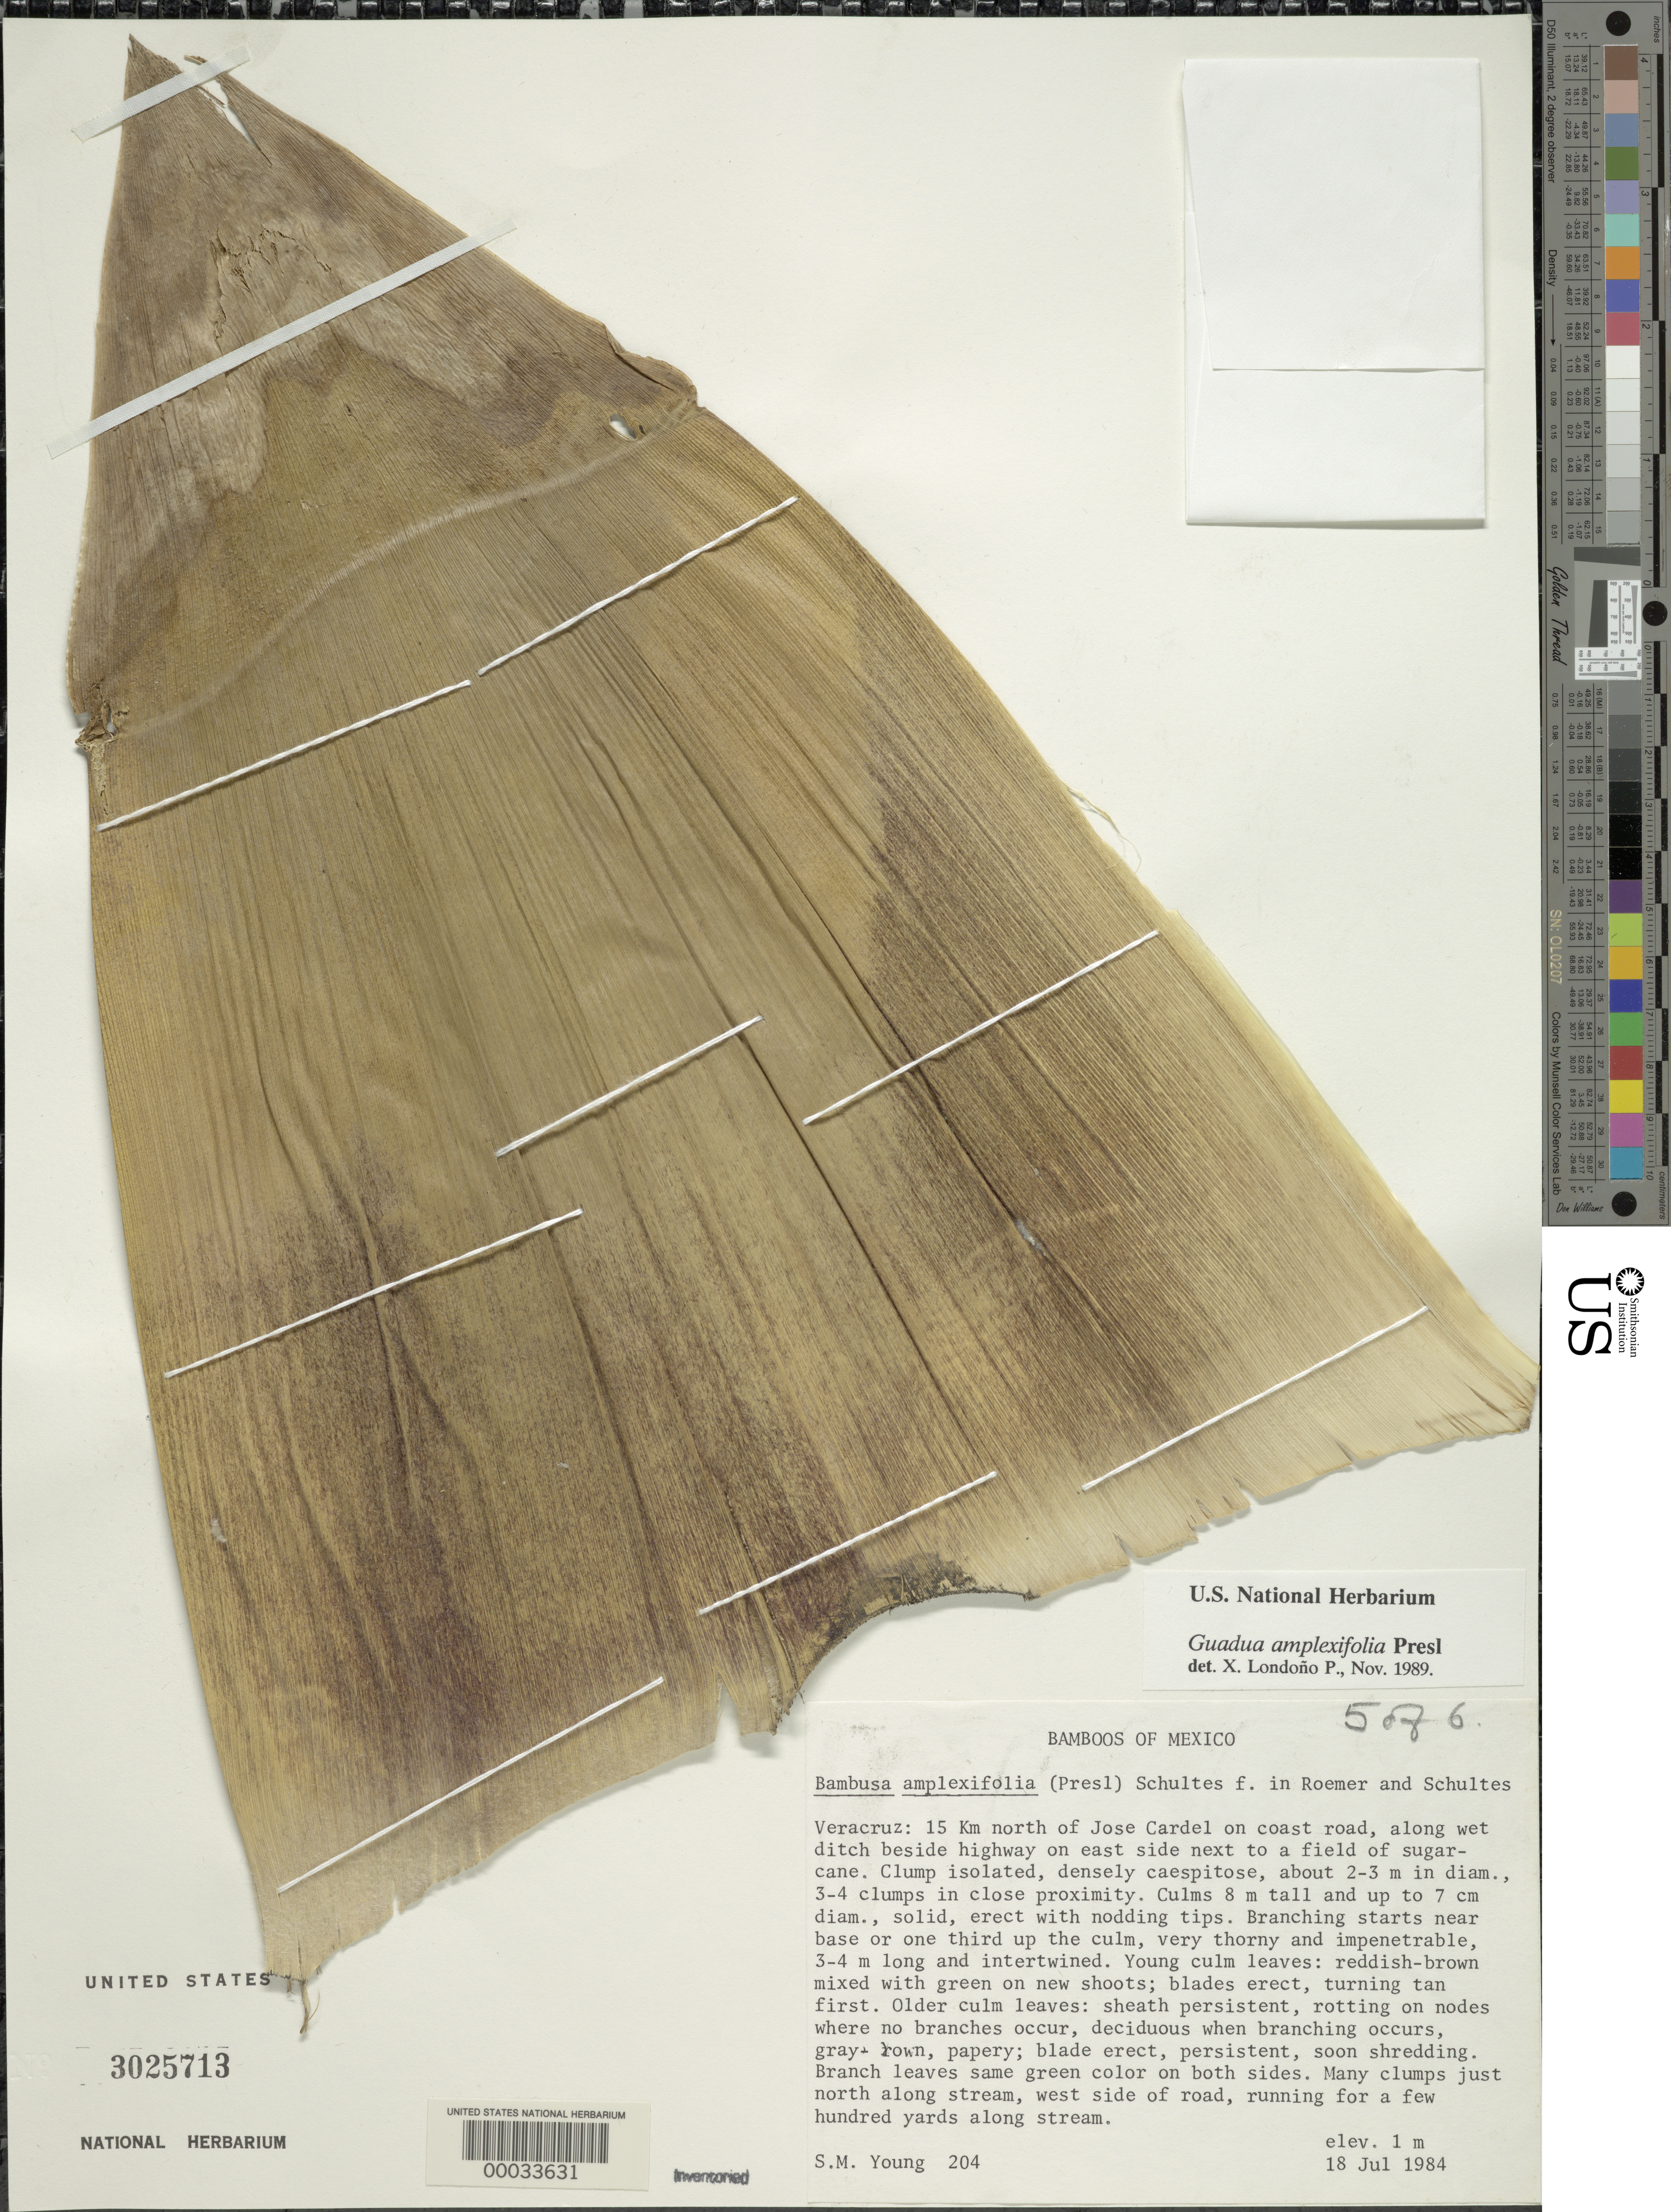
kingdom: Plantae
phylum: Tracheophyta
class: Liliopsida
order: Poales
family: Poaceae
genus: Guadua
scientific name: Guadua amplexifolia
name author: J. Presl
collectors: S. Young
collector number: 204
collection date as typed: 18 Jul 1984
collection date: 1984-07-18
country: Mexico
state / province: Veracruz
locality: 15 km N of Jose Cardel on coast road, along wet ditch beside highway on E side next to a field of sugar cane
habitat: Along a stream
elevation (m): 1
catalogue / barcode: US 3025713